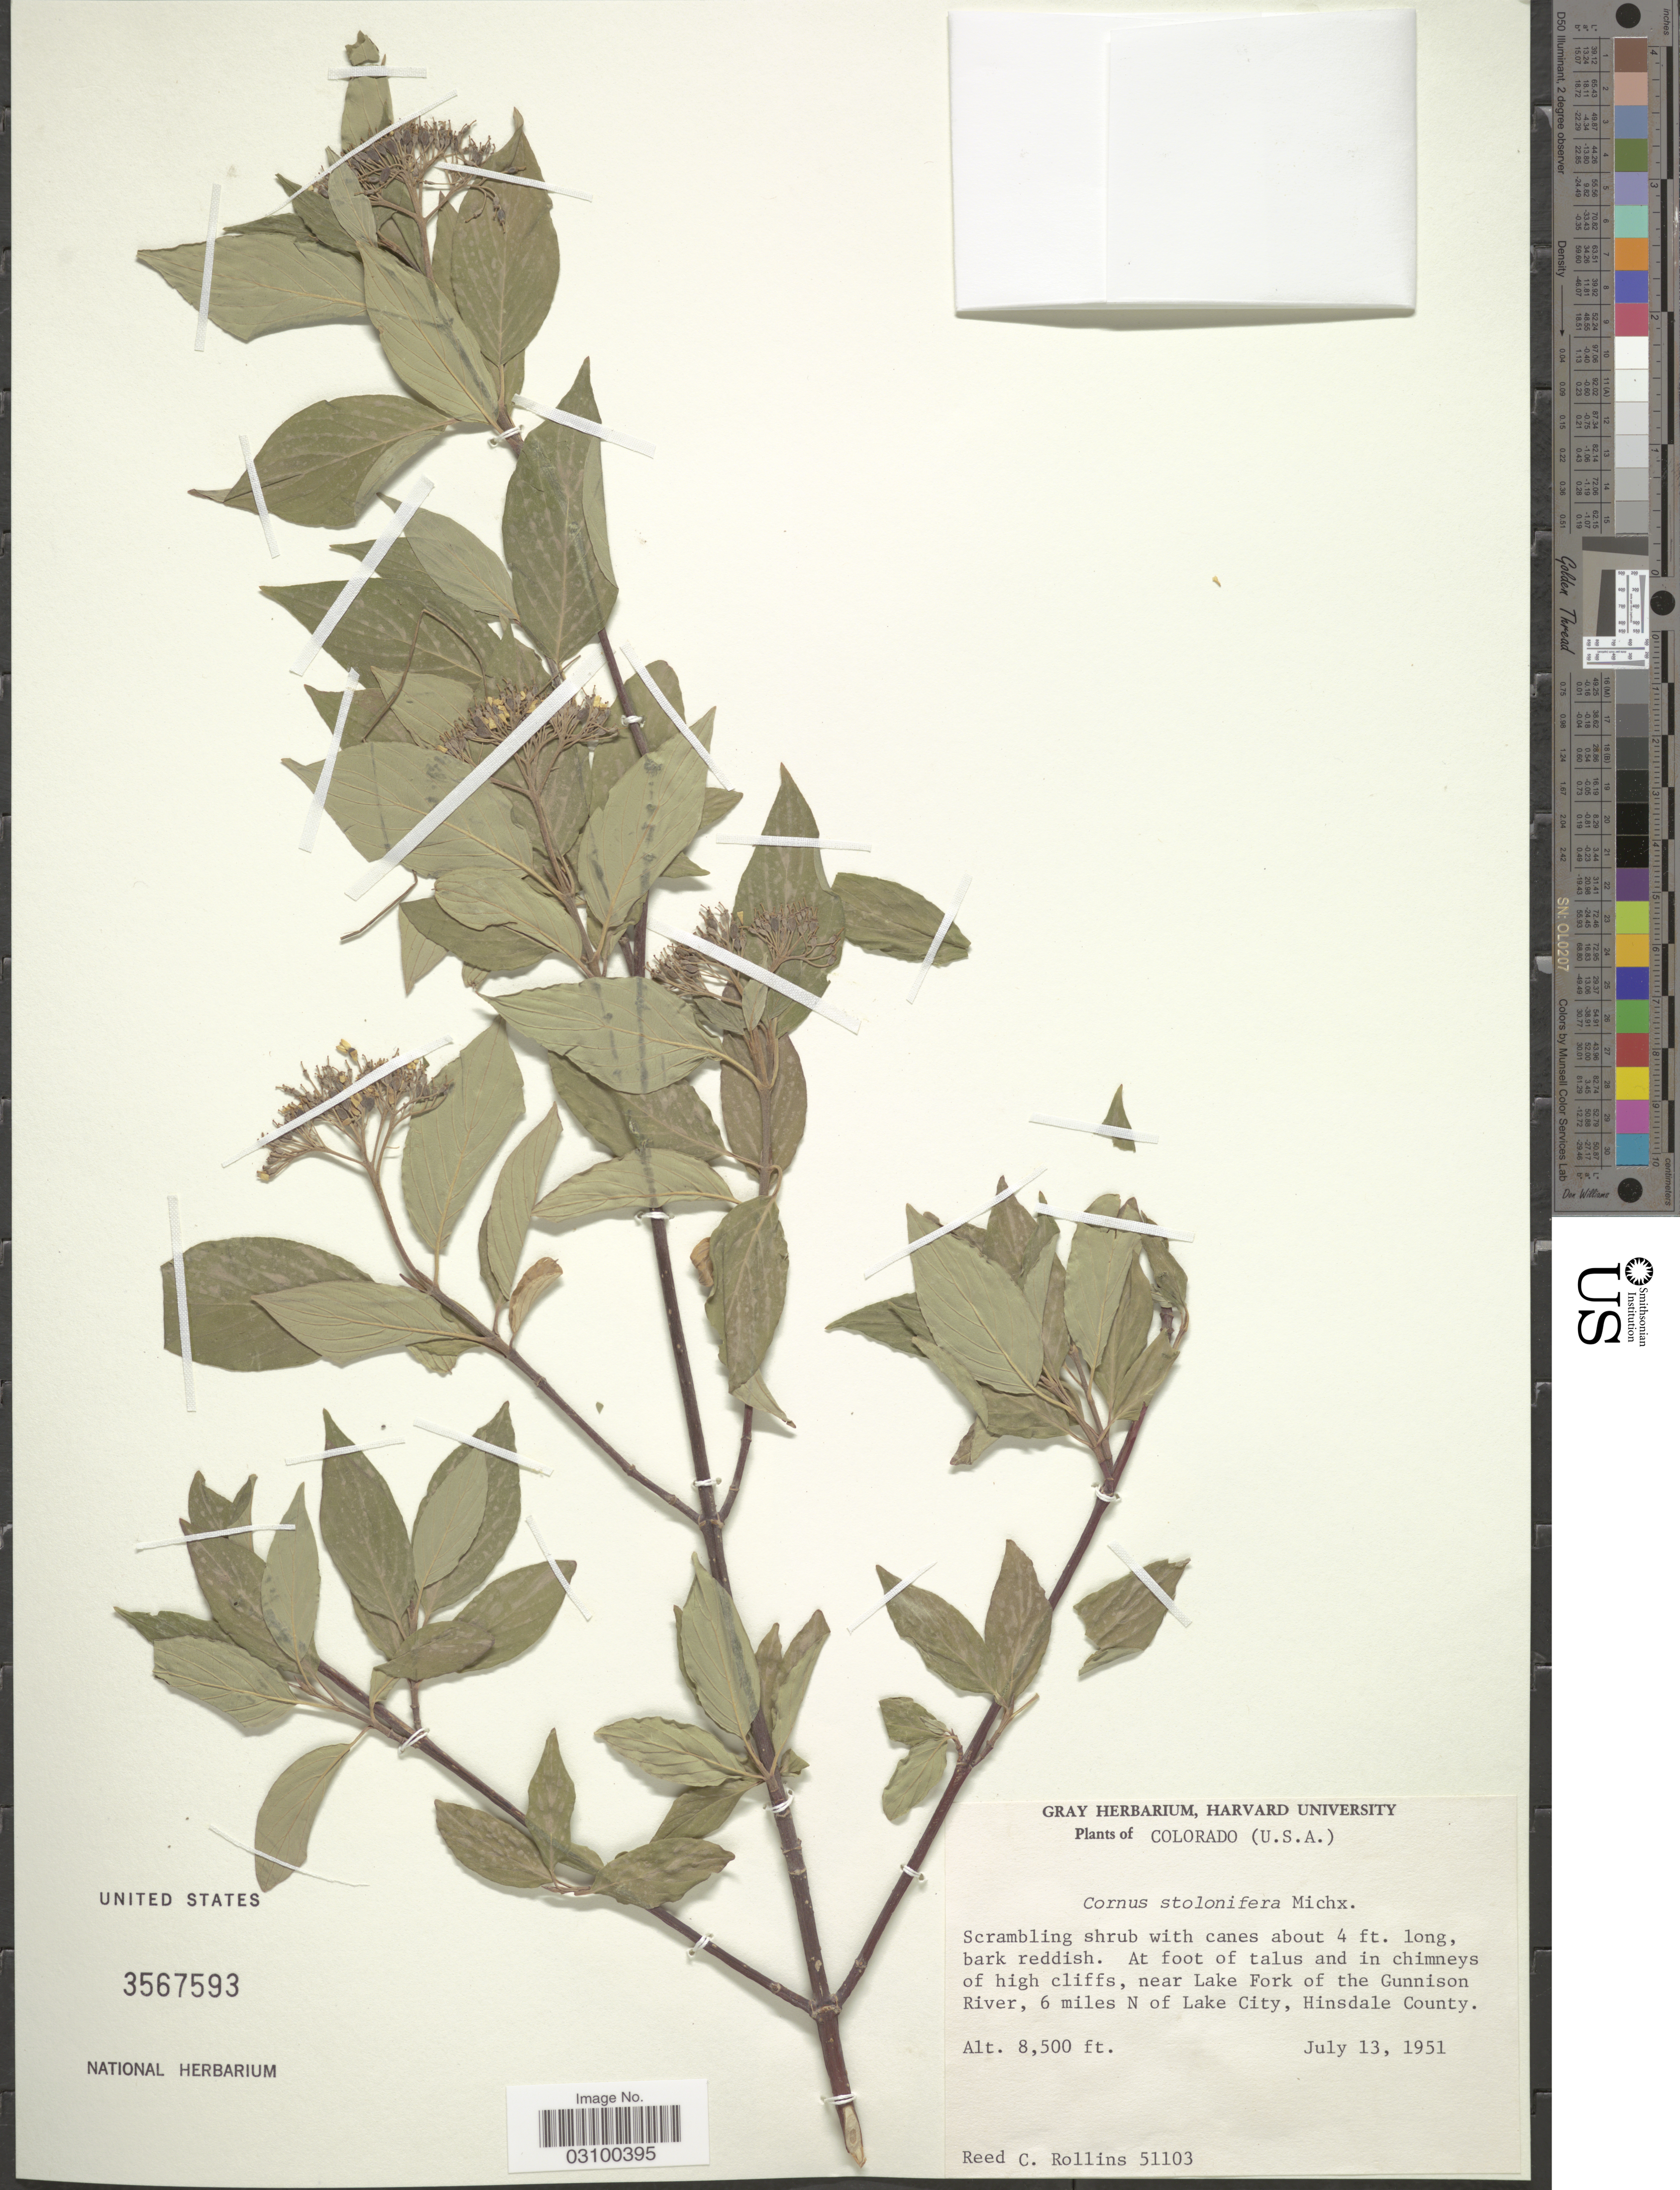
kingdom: Plantae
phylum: Tracheophyta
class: Magnoliopsida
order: Cornales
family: Cornaceae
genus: Cornus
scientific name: Cornus sericea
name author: L.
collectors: R. C. Rollins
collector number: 51103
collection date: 1951-07-13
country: United States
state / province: Colorado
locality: U.S.A. Near Lake Fork of the Gunnison River, 6 miles N of Lake City, Hinsdale County.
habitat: At foot of talus and in chimneys of high cliffs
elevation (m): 2591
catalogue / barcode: US 3567593